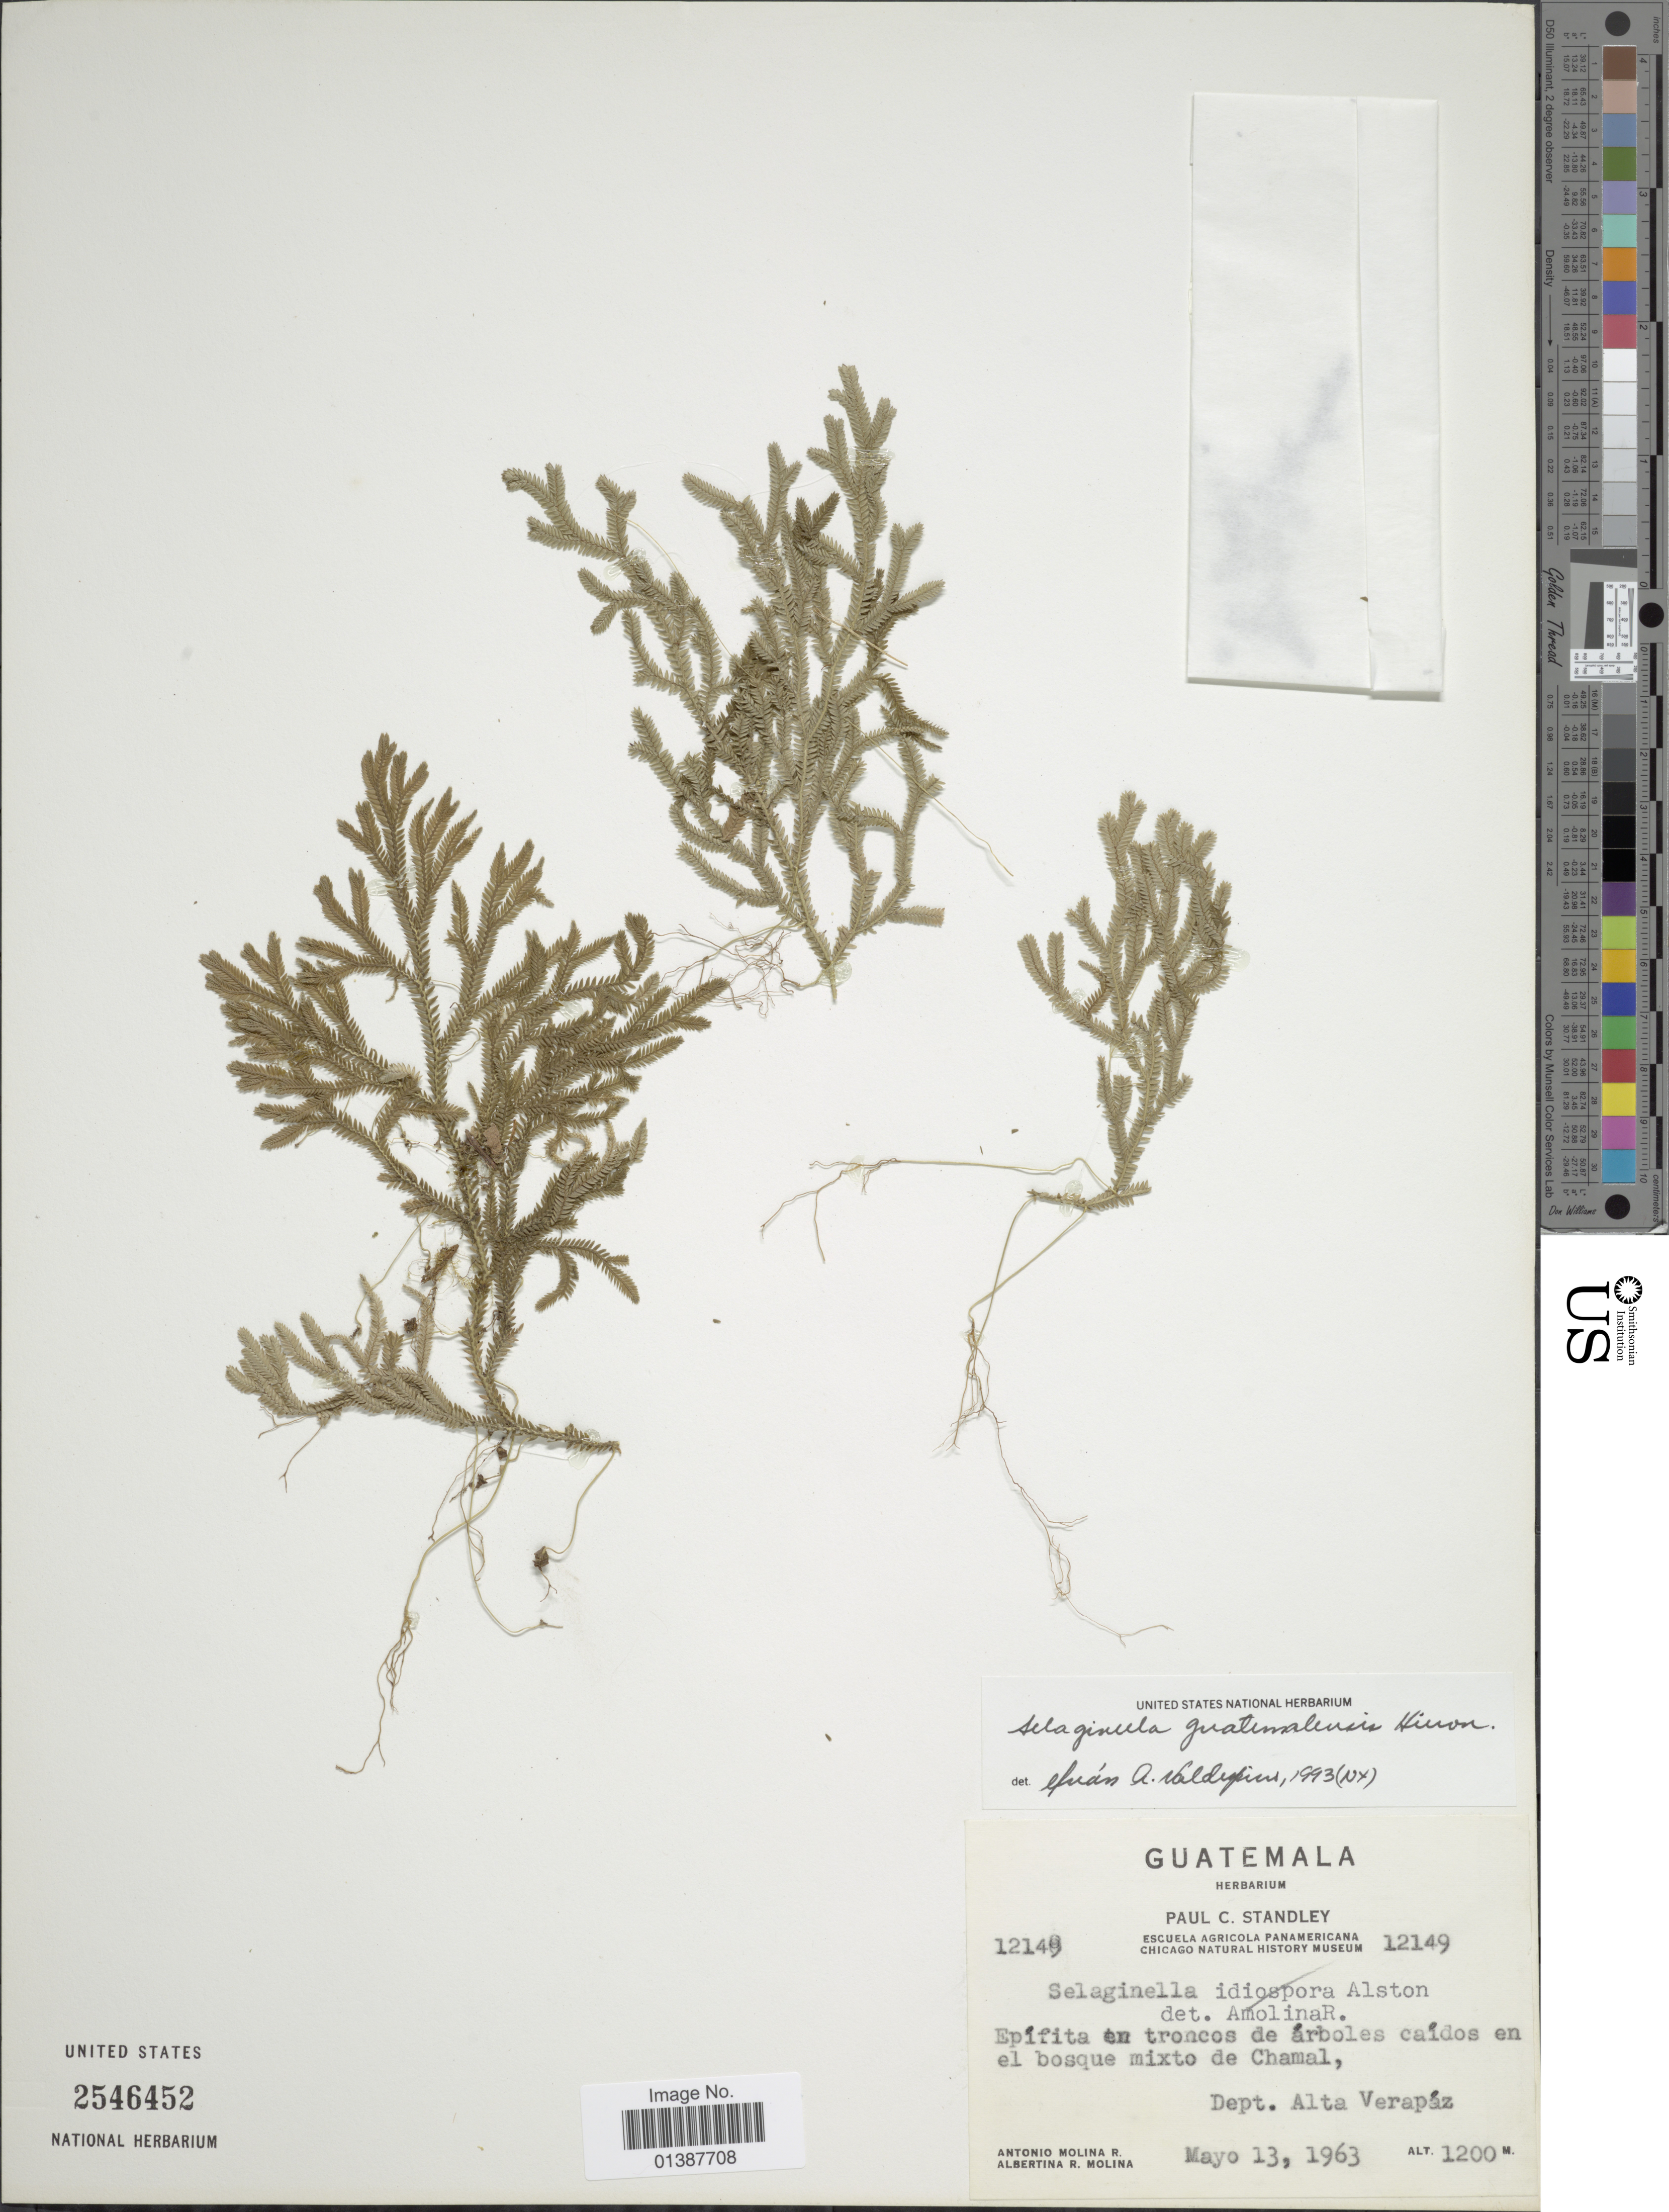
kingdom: Plantae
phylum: Tracheophyta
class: Lycopodiopsida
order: Selaginellales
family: Selaginellaceae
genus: Selaginella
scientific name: Selaginella guatemalensis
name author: Baker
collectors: A. Molina R. & A. R. Molina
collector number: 12149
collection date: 1963-05-13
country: Guatemala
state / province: Alta Verapaz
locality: Epífita en troncos de árboles caídos en el bosque mixto de Chamal Dept Alta Verapáz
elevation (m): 1200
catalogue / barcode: US 2546452